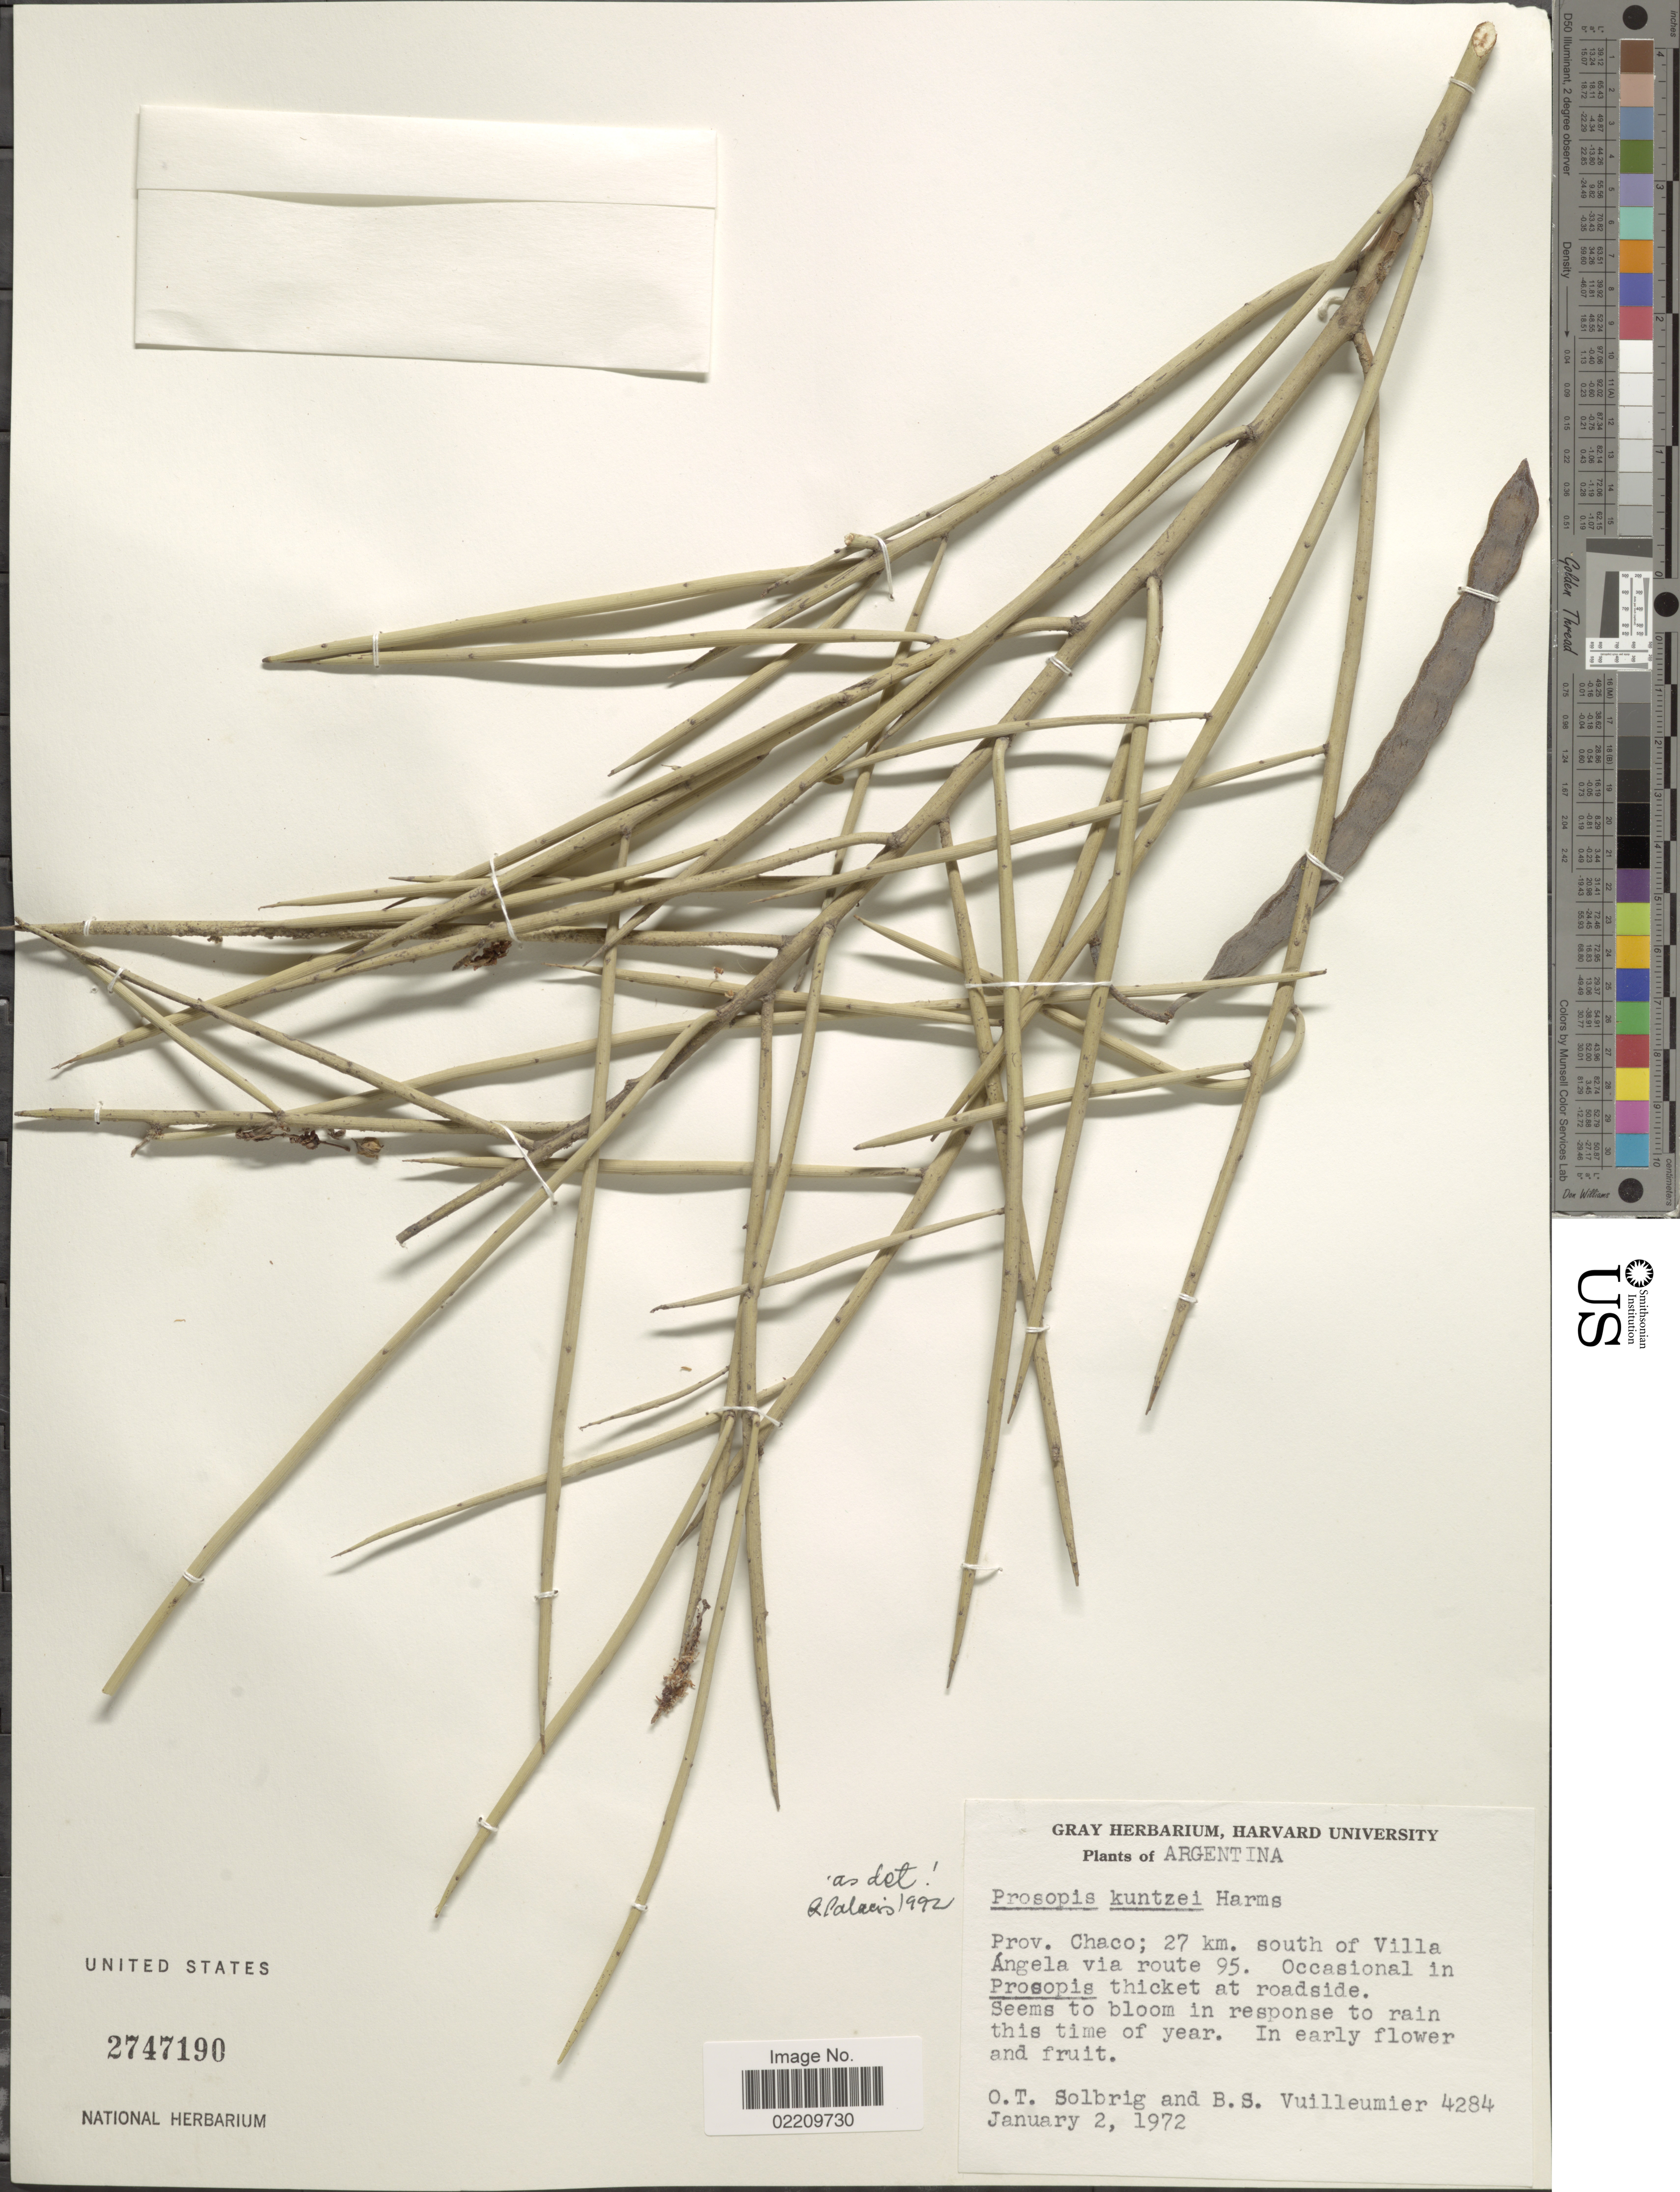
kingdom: Plantae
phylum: Tracheophyta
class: Magnoliopsida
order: Fabales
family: Fabaceae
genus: Neltuma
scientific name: Neltuma kuntzei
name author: (Harms ex Kuntze) C. E. Hughes & G.P. Lewis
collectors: O. T. Solbrig & B. Vuilleumier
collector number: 4284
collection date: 1972-01-02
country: Argentina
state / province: Chaco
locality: Prov. Chaco; 27 km. south of Villa Angea via route 95.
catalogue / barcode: US 2747190